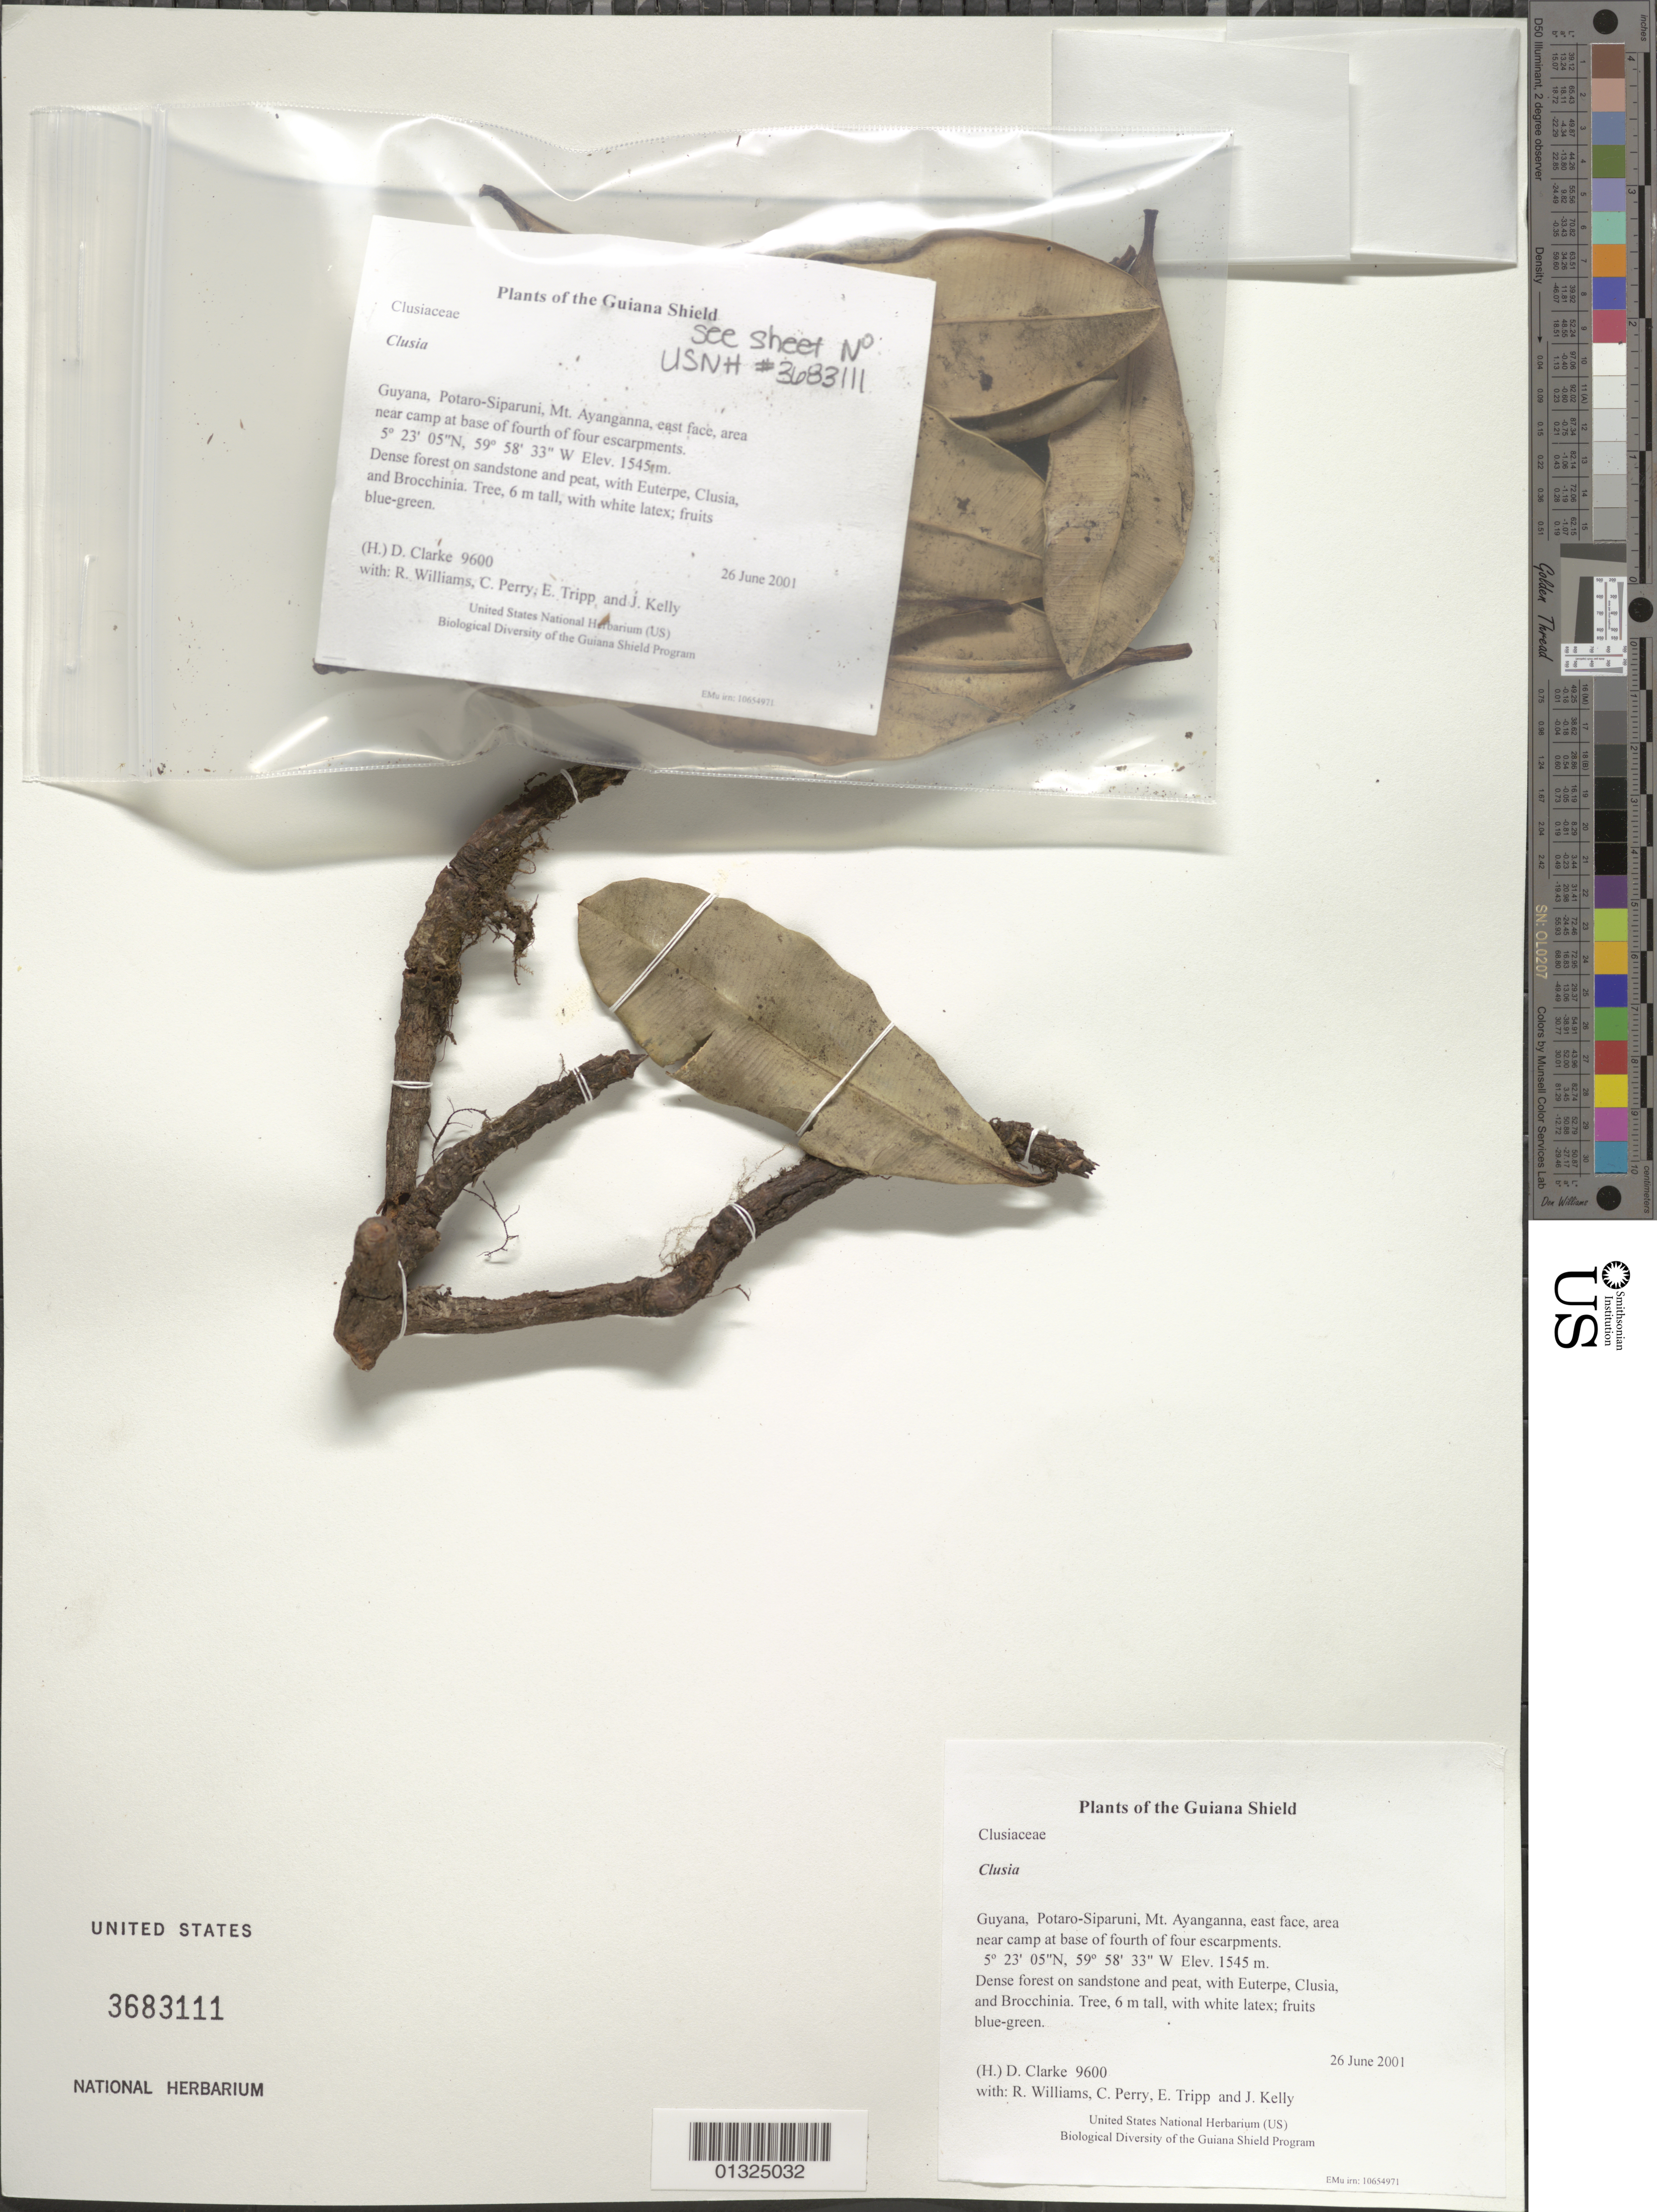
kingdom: Plantae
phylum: Tracheophyta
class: Magnoliopsida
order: Malpighiales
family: Clusiaceae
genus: Clusia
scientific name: Clusia sp.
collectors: H. D. Clarke, R. Williams, C. Perry, E. Tripp & J. Kelly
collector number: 9600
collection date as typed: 26 June 2001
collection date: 2001-06-26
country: Guyana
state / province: Potaro-Siparuni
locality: Mt. Ayanganna, east face, area near camp at base of fourth of four escarpments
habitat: Dense forest on sandstone and peat, with Euterpe, Clusia, and Brocchinia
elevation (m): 1545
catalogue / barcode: US 3683111